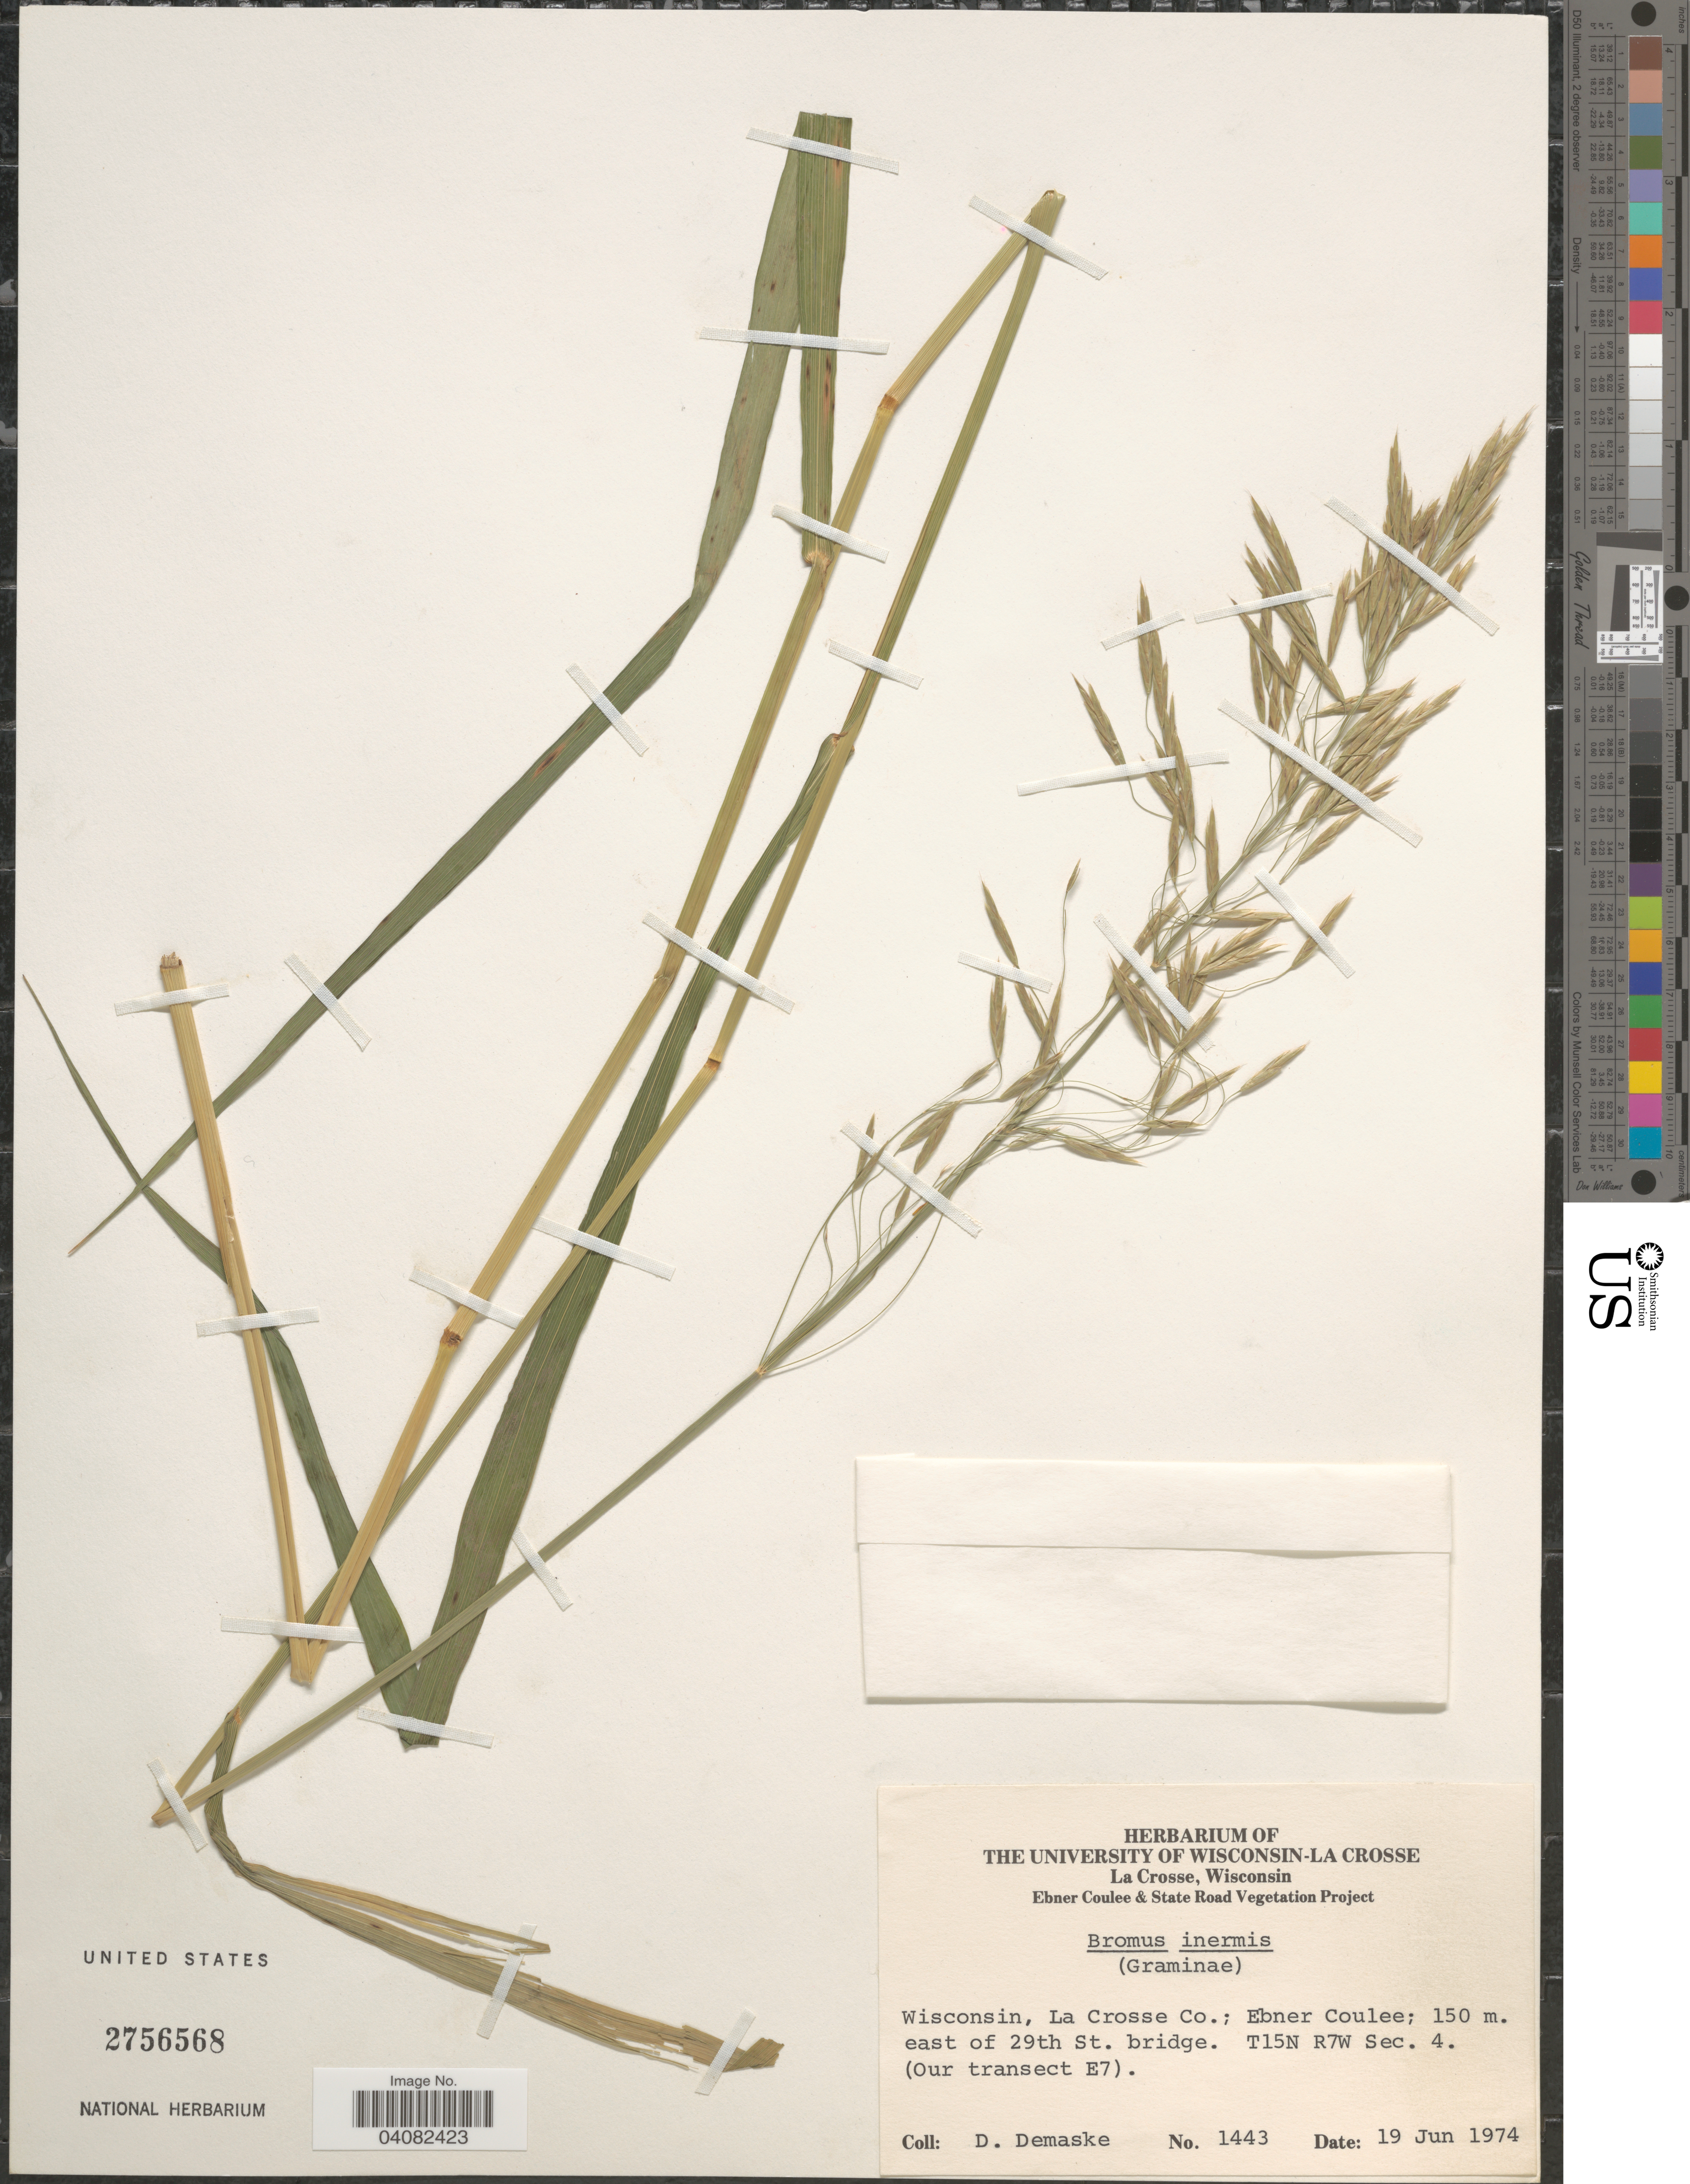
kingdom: Plantae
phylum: Tracheophyta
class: Liliopsida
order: Poales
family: Poaceae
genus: Bromus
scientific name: Bromus inermis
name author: Leyss.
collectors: D. Demaske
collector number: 1443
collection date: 1974-06-19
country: United States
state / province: Wisconsin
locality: La Crosse Co.; Ebner Coulee; 150 m. east of 29th St. bridge. T15N R7W Sec. 4. (Our transect E7).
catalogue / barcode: US 2756568